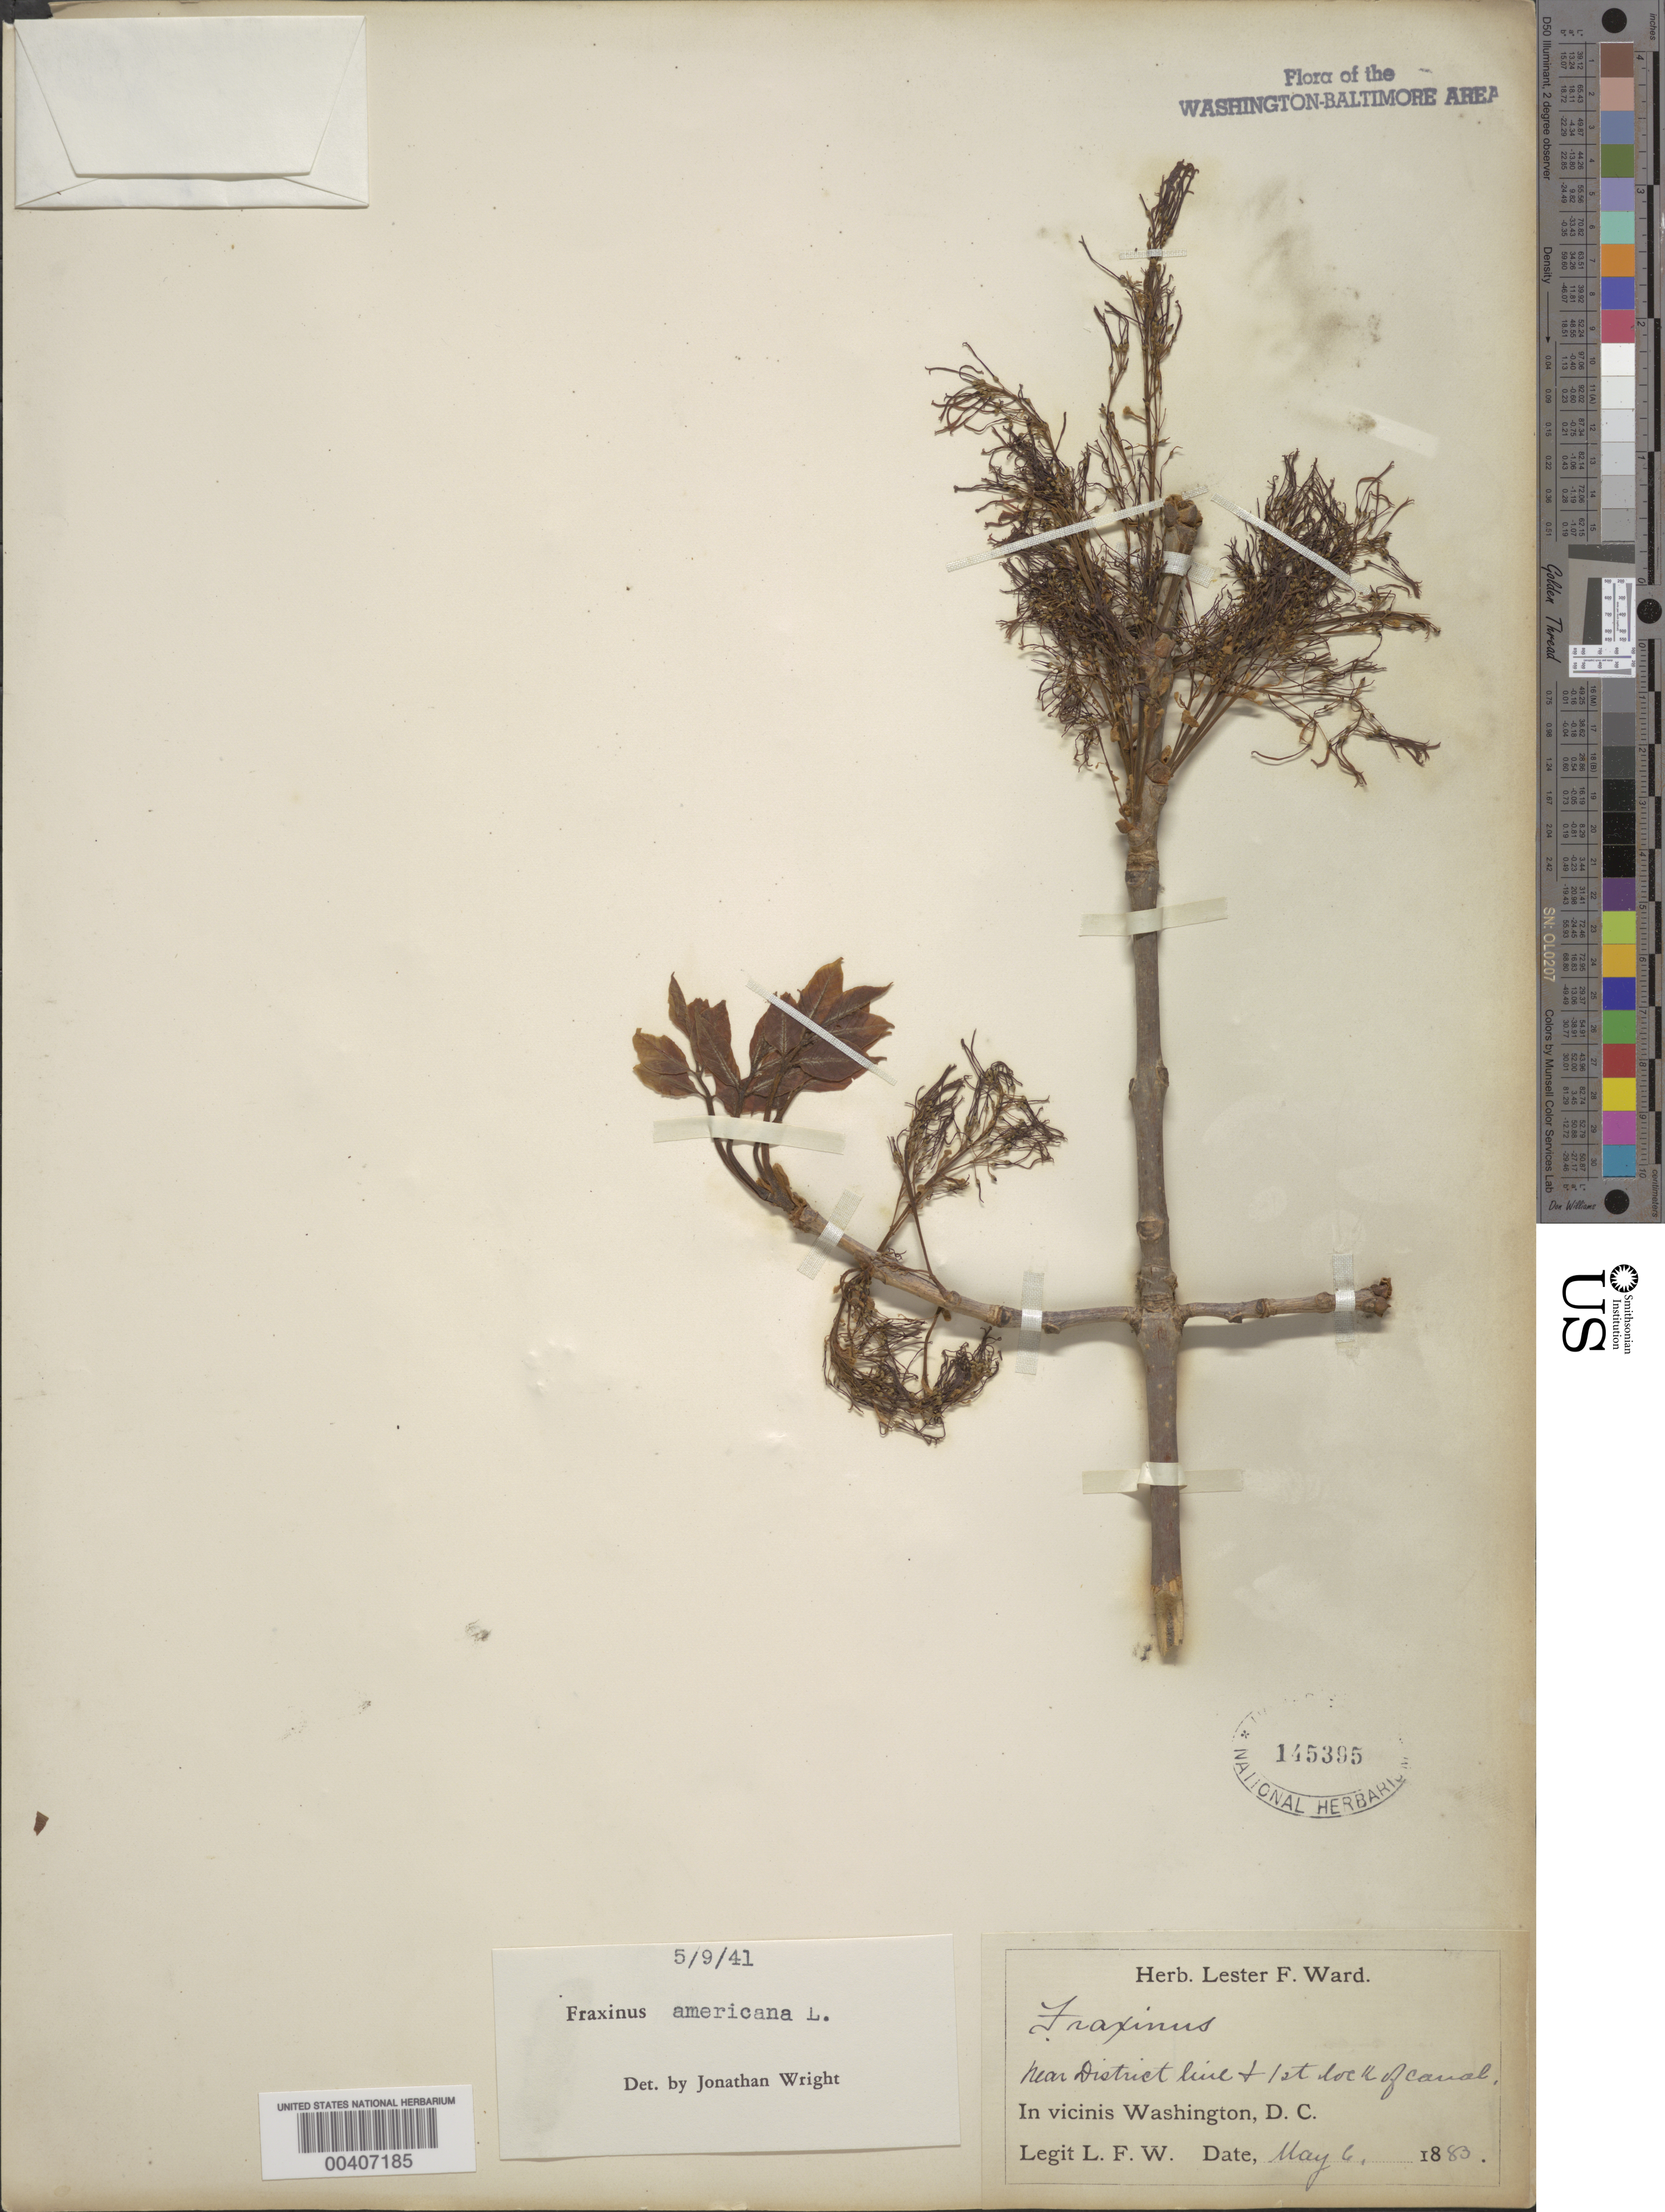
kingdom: Plantae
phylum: Tracheophyta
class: Magnoliopsida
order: Lamiales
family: Oleaceae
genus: Fraxinus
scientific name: Fraxinus americana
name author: L.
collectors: L. F. Ward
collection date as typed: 06 May 1883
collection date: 1883-05-06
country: United States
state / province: District of Columbia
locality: Near District Line and First Lock of Canal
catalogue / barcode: US 145395